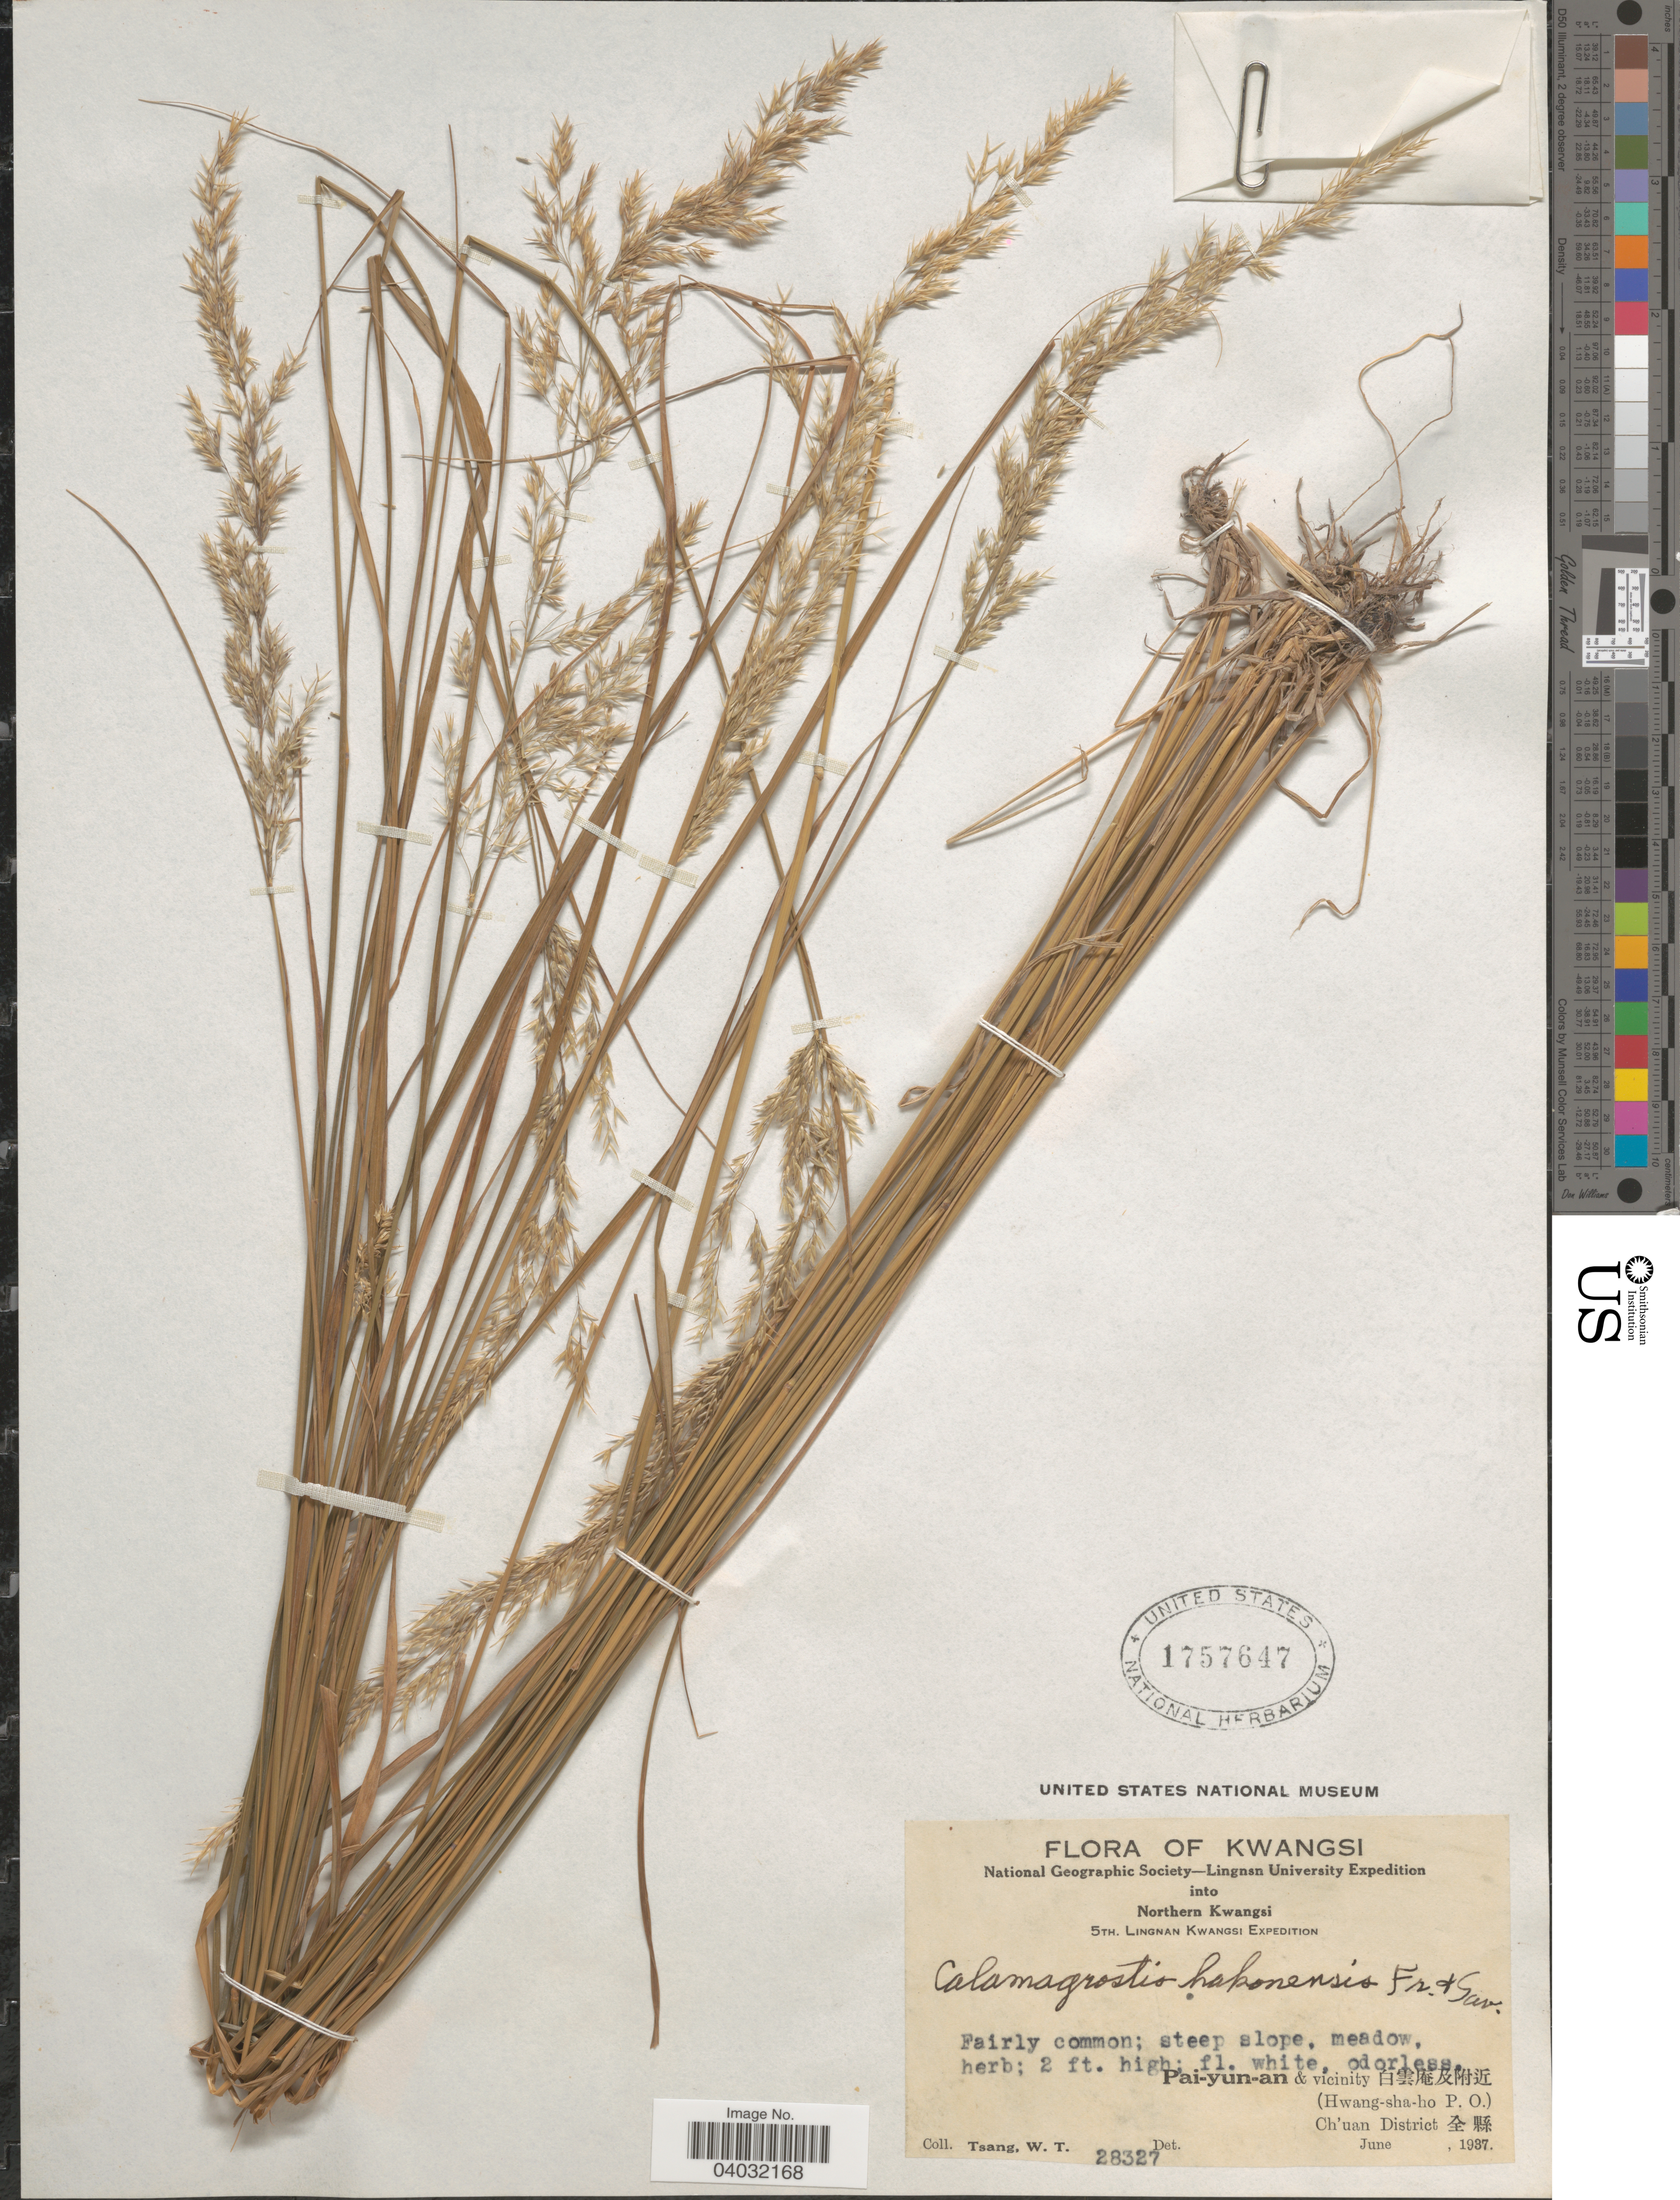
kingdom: Plantae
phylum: Tracheophyta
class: Liliopsida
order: Poales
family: Poaceae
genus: Calamagrostis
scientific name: Calamagrostis hakonensis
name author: Franch. & Sav.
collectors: W. T. Tsang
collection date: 1937-06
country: China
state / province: Guangxi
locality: Kwangsi. Northern Kwangsi. Pai-yun-an & vicinity X. (Hwang-sh-ho, P.O.). Ch'uan District X.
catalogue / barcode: US 1757647